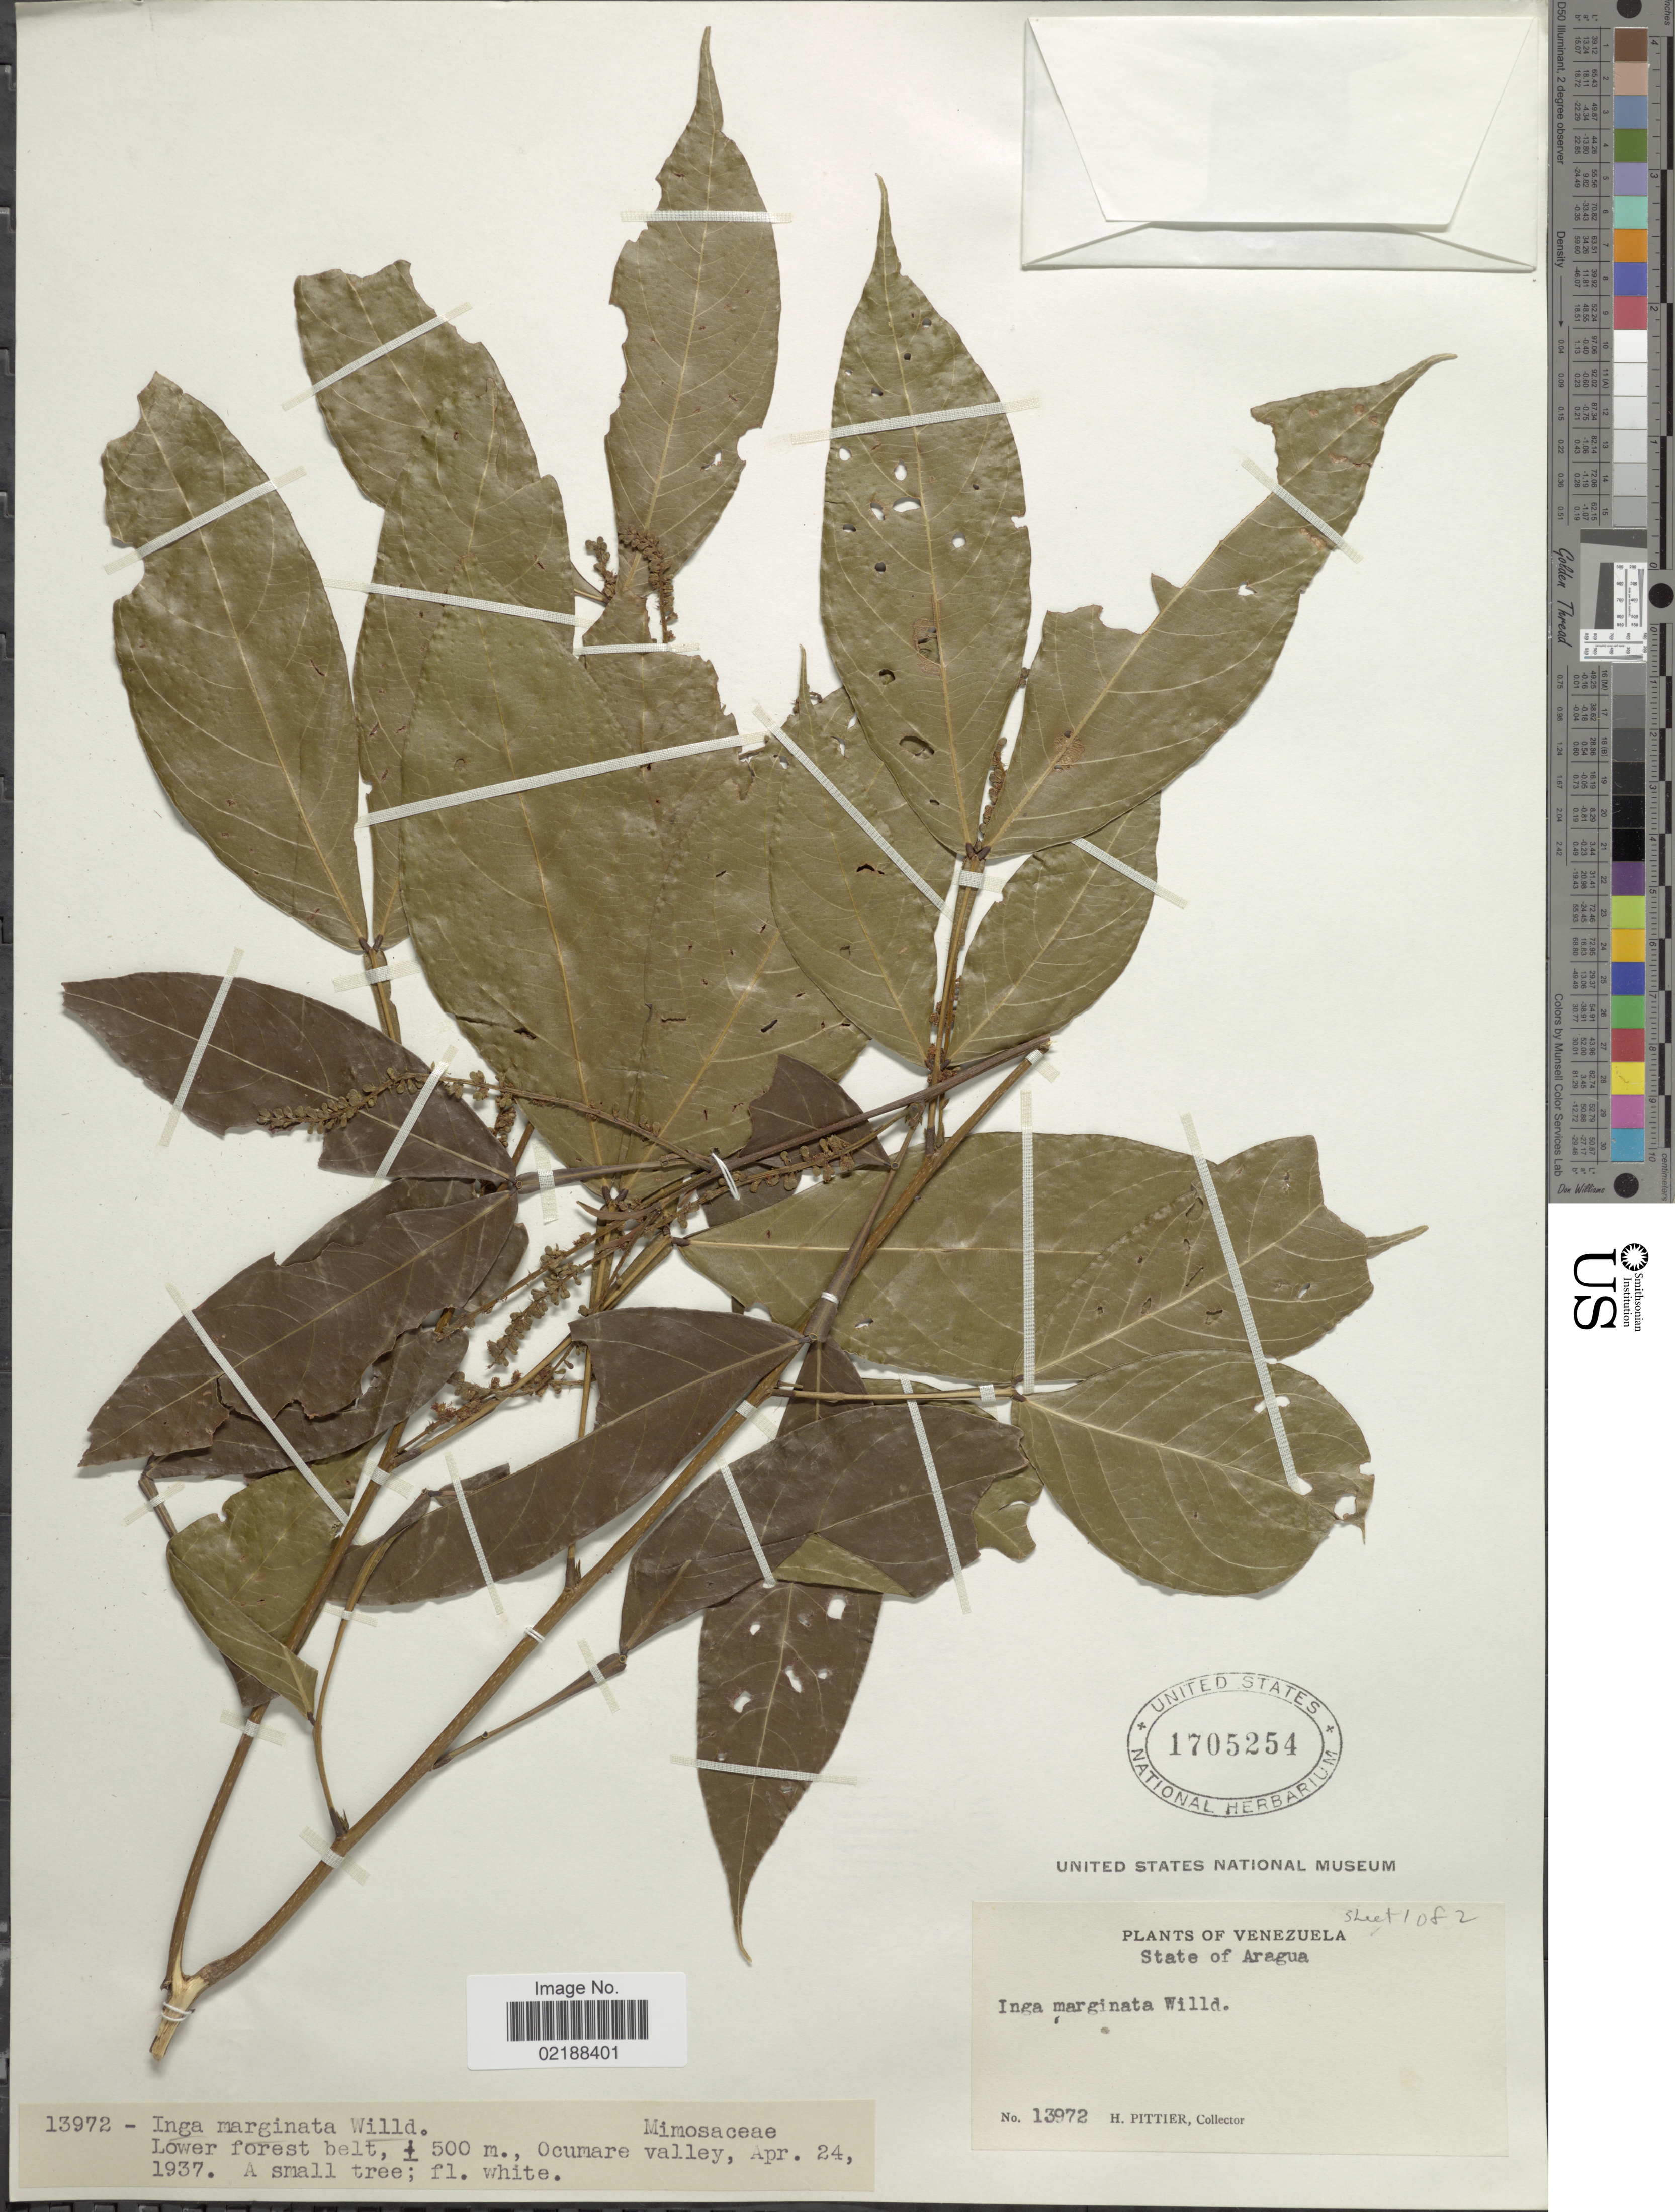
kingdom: Plantae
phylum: Tracheophyta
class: Magnoliopsida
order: Fabales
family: Fabaceae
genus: Inga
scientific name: Inga marginata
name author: Willd.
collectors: H. F. Pittier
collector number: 13972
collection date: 1937-04-24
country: Venezuela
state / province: Aragua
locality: Ocumare valley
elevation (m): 500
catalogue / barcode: US 1705254